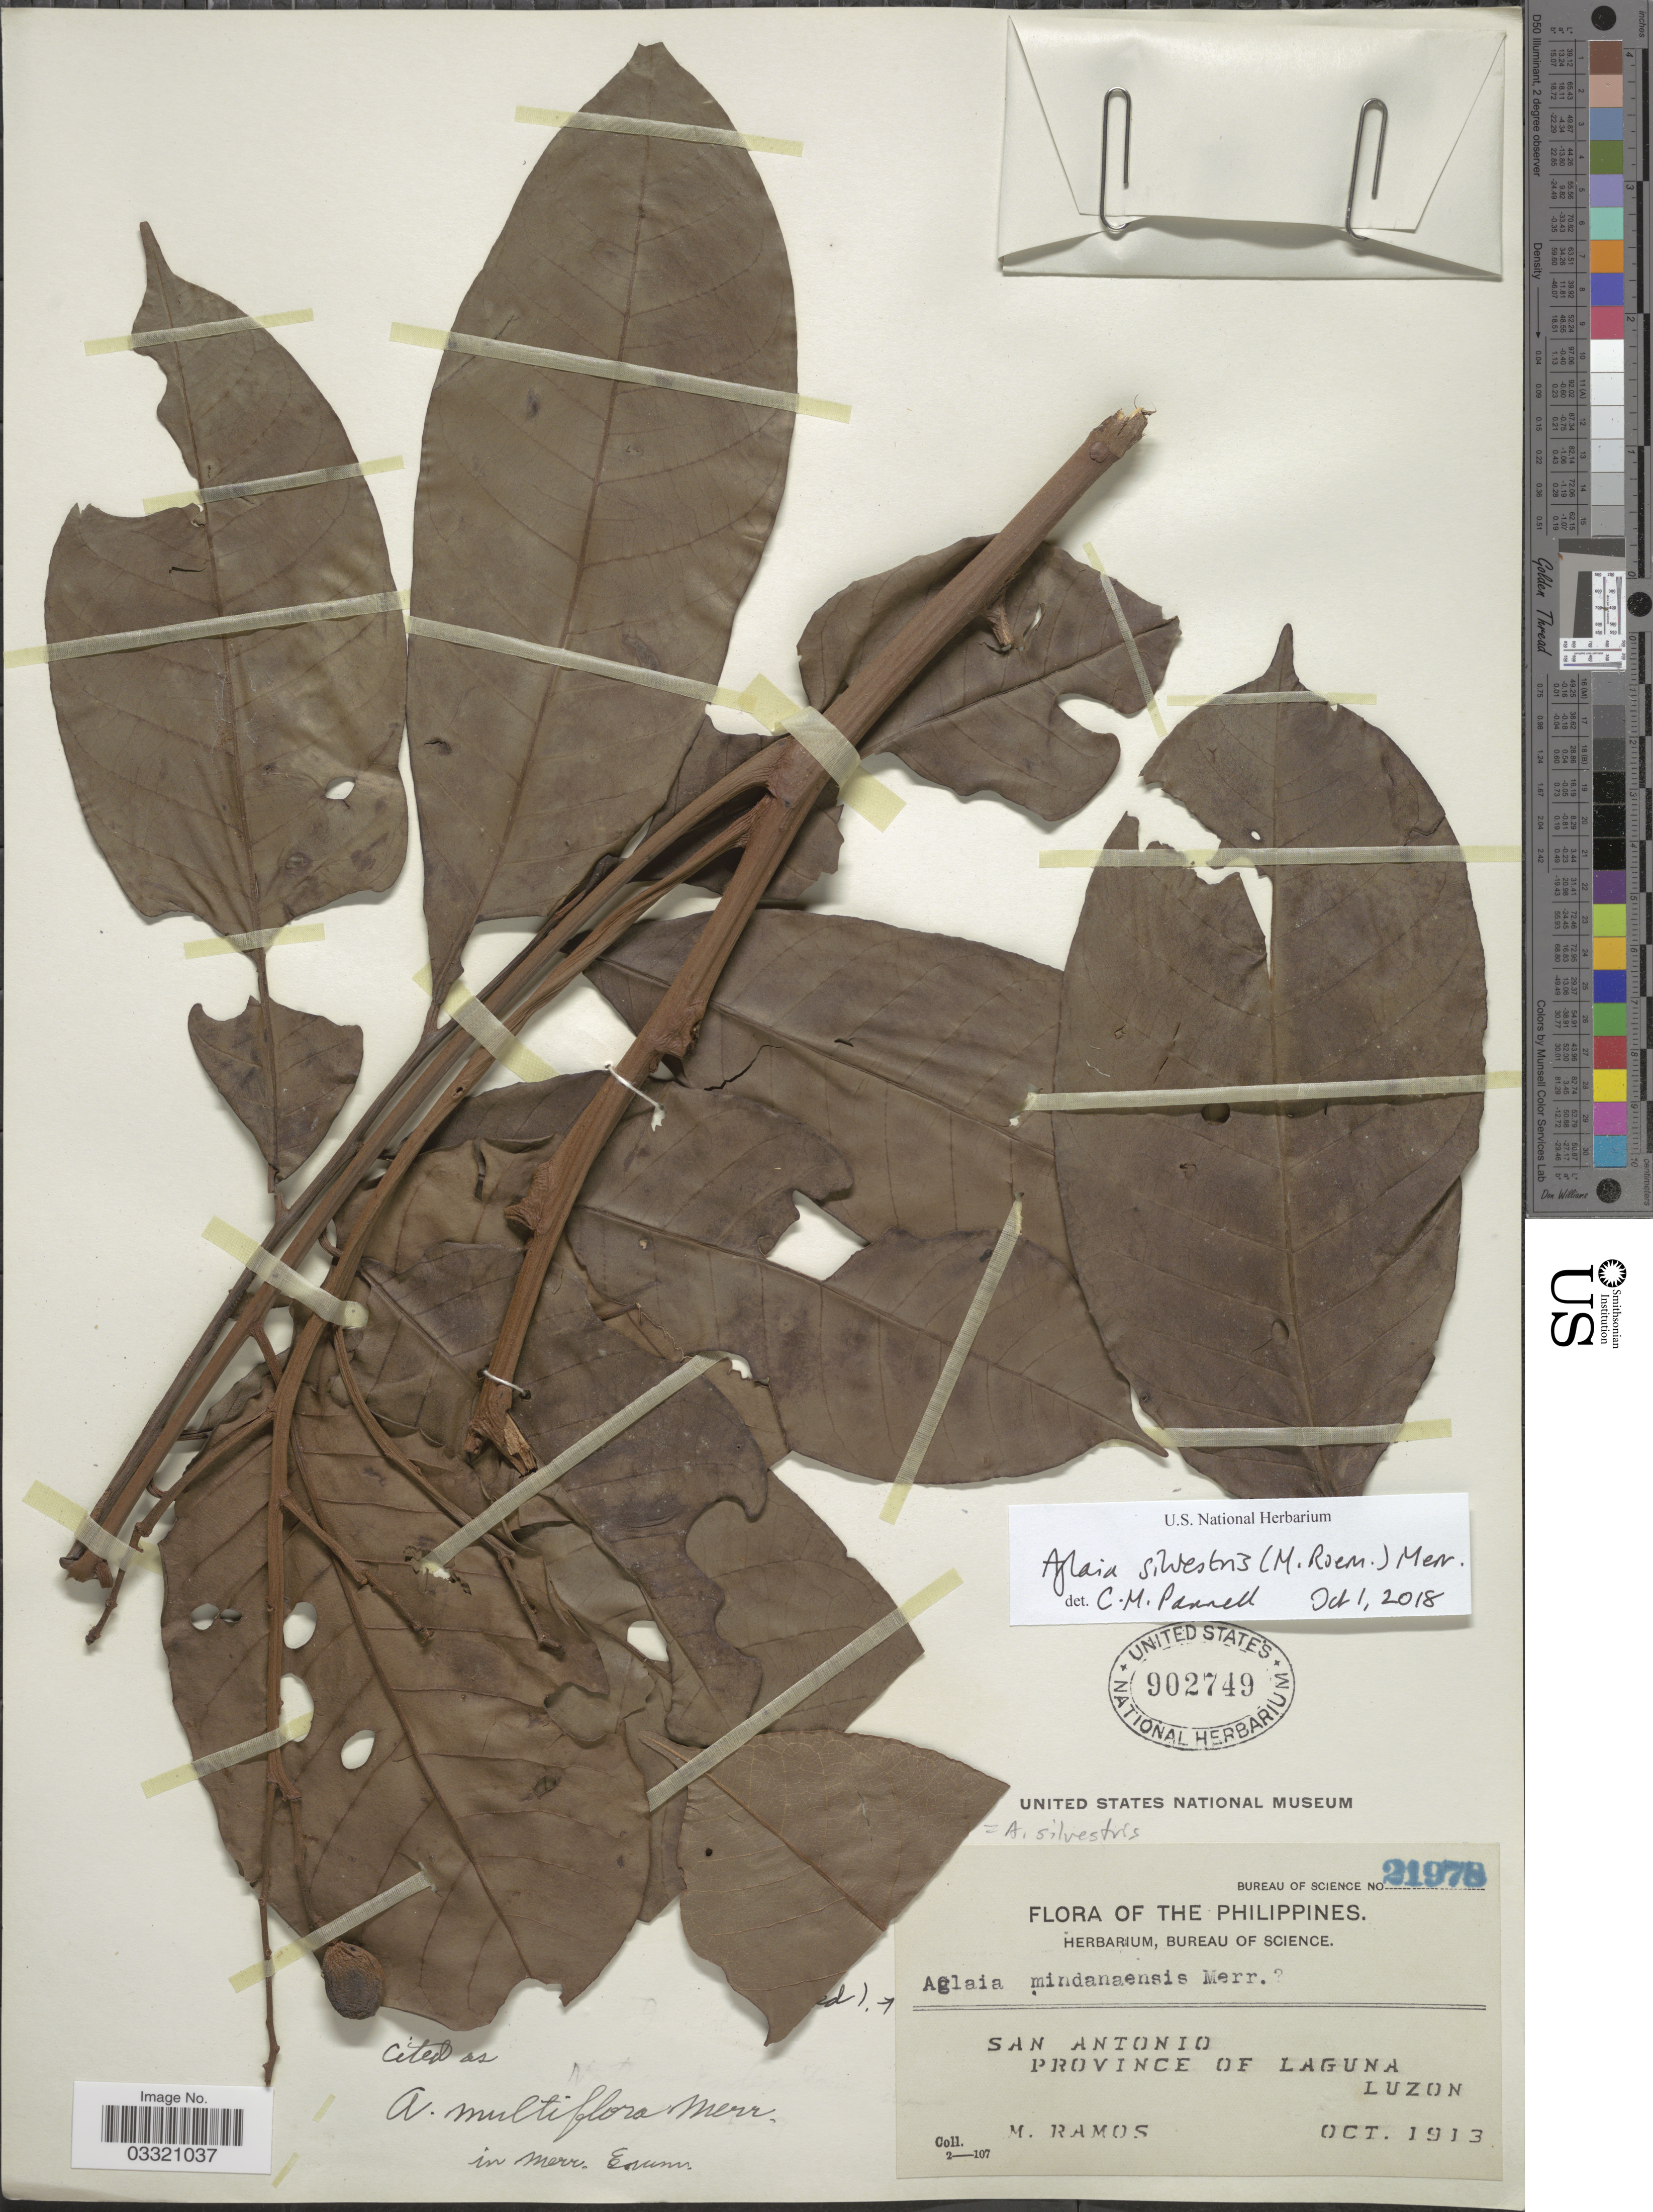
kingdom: Plantae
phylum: Tracheophyta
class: Magnoliopsida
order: Sapindales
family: Meliaceae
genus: Aglaia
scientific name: Aglaia silvestris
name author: (M. Roem.) Merr.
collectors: M. Ramos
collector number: Bureau of Science 21978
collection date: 1913-10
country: Philippines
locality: San Antonio. Province of Laguna. Luzon.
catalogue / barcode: US 902749